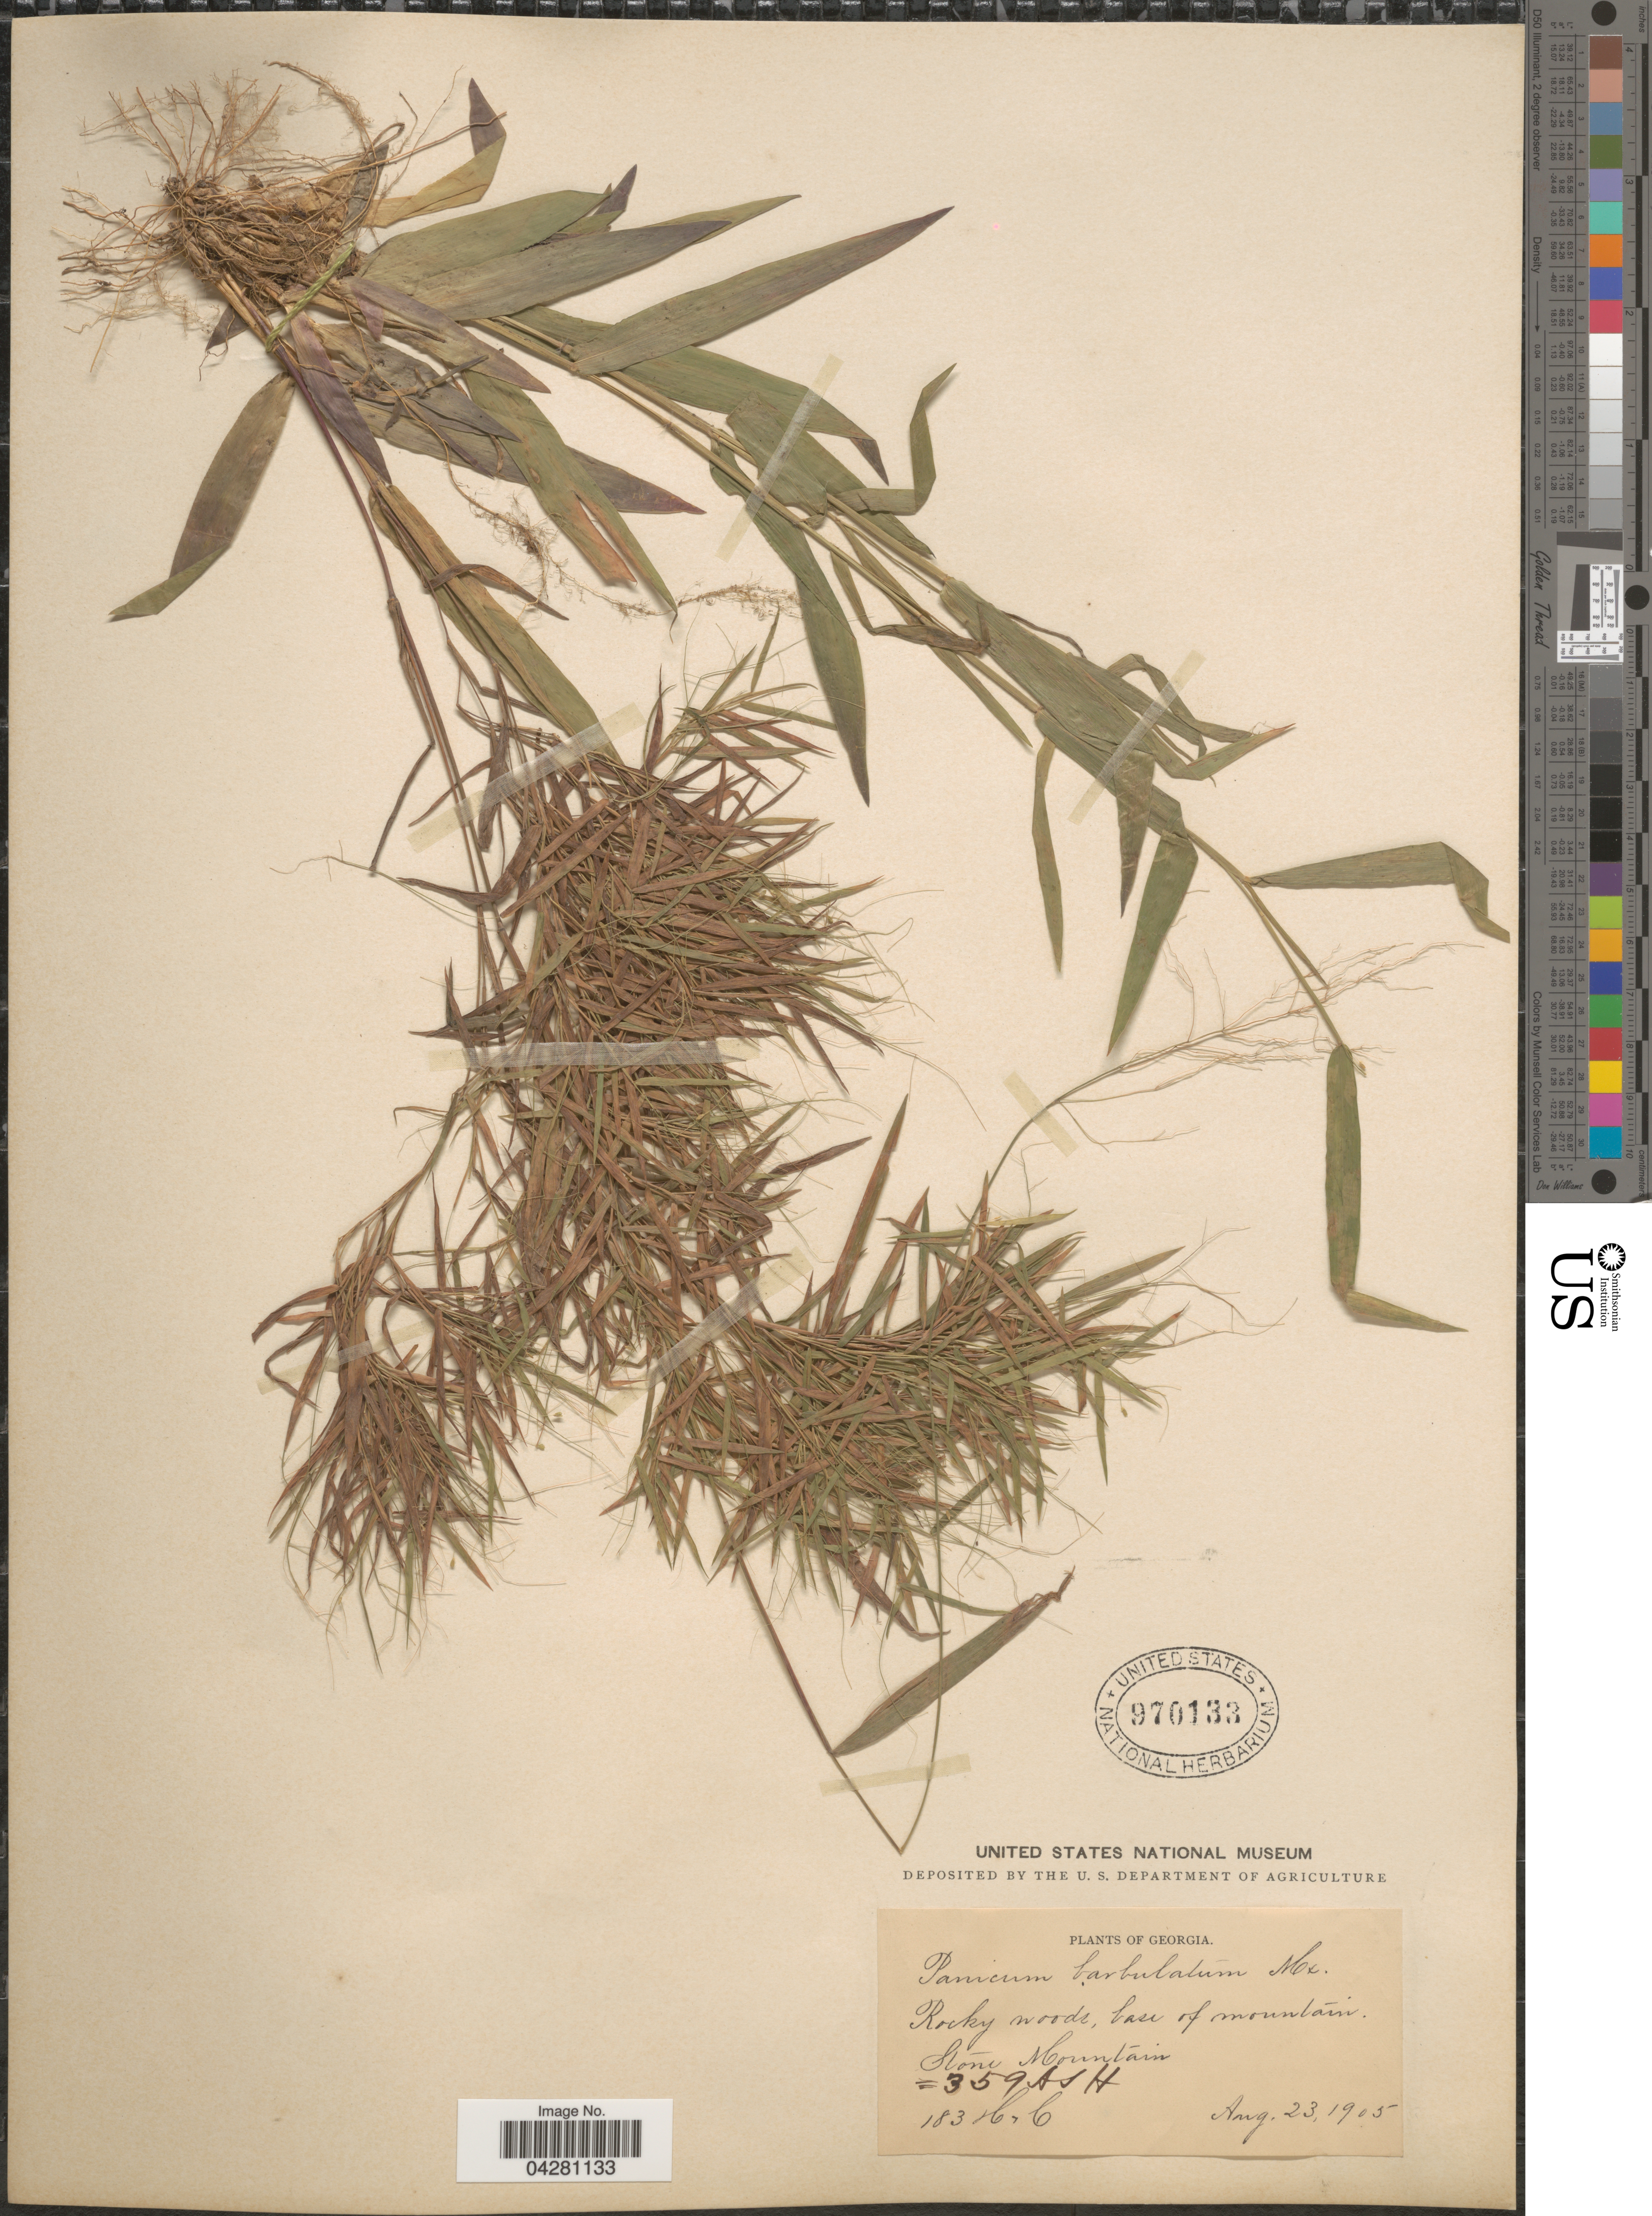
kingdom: Plantae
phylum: Tracheophyta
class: Liliopsida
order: Poales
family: Poaceae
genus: Dichanthelium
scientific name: Dichanthelium dichotomum var. dichotomum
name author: (L.) Gould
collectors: H. C.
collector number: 183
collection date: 1905-08-23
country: United States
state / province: Georgia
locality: Rocky woods, base of mountain. Stone Mountain.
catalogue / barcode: US 970133